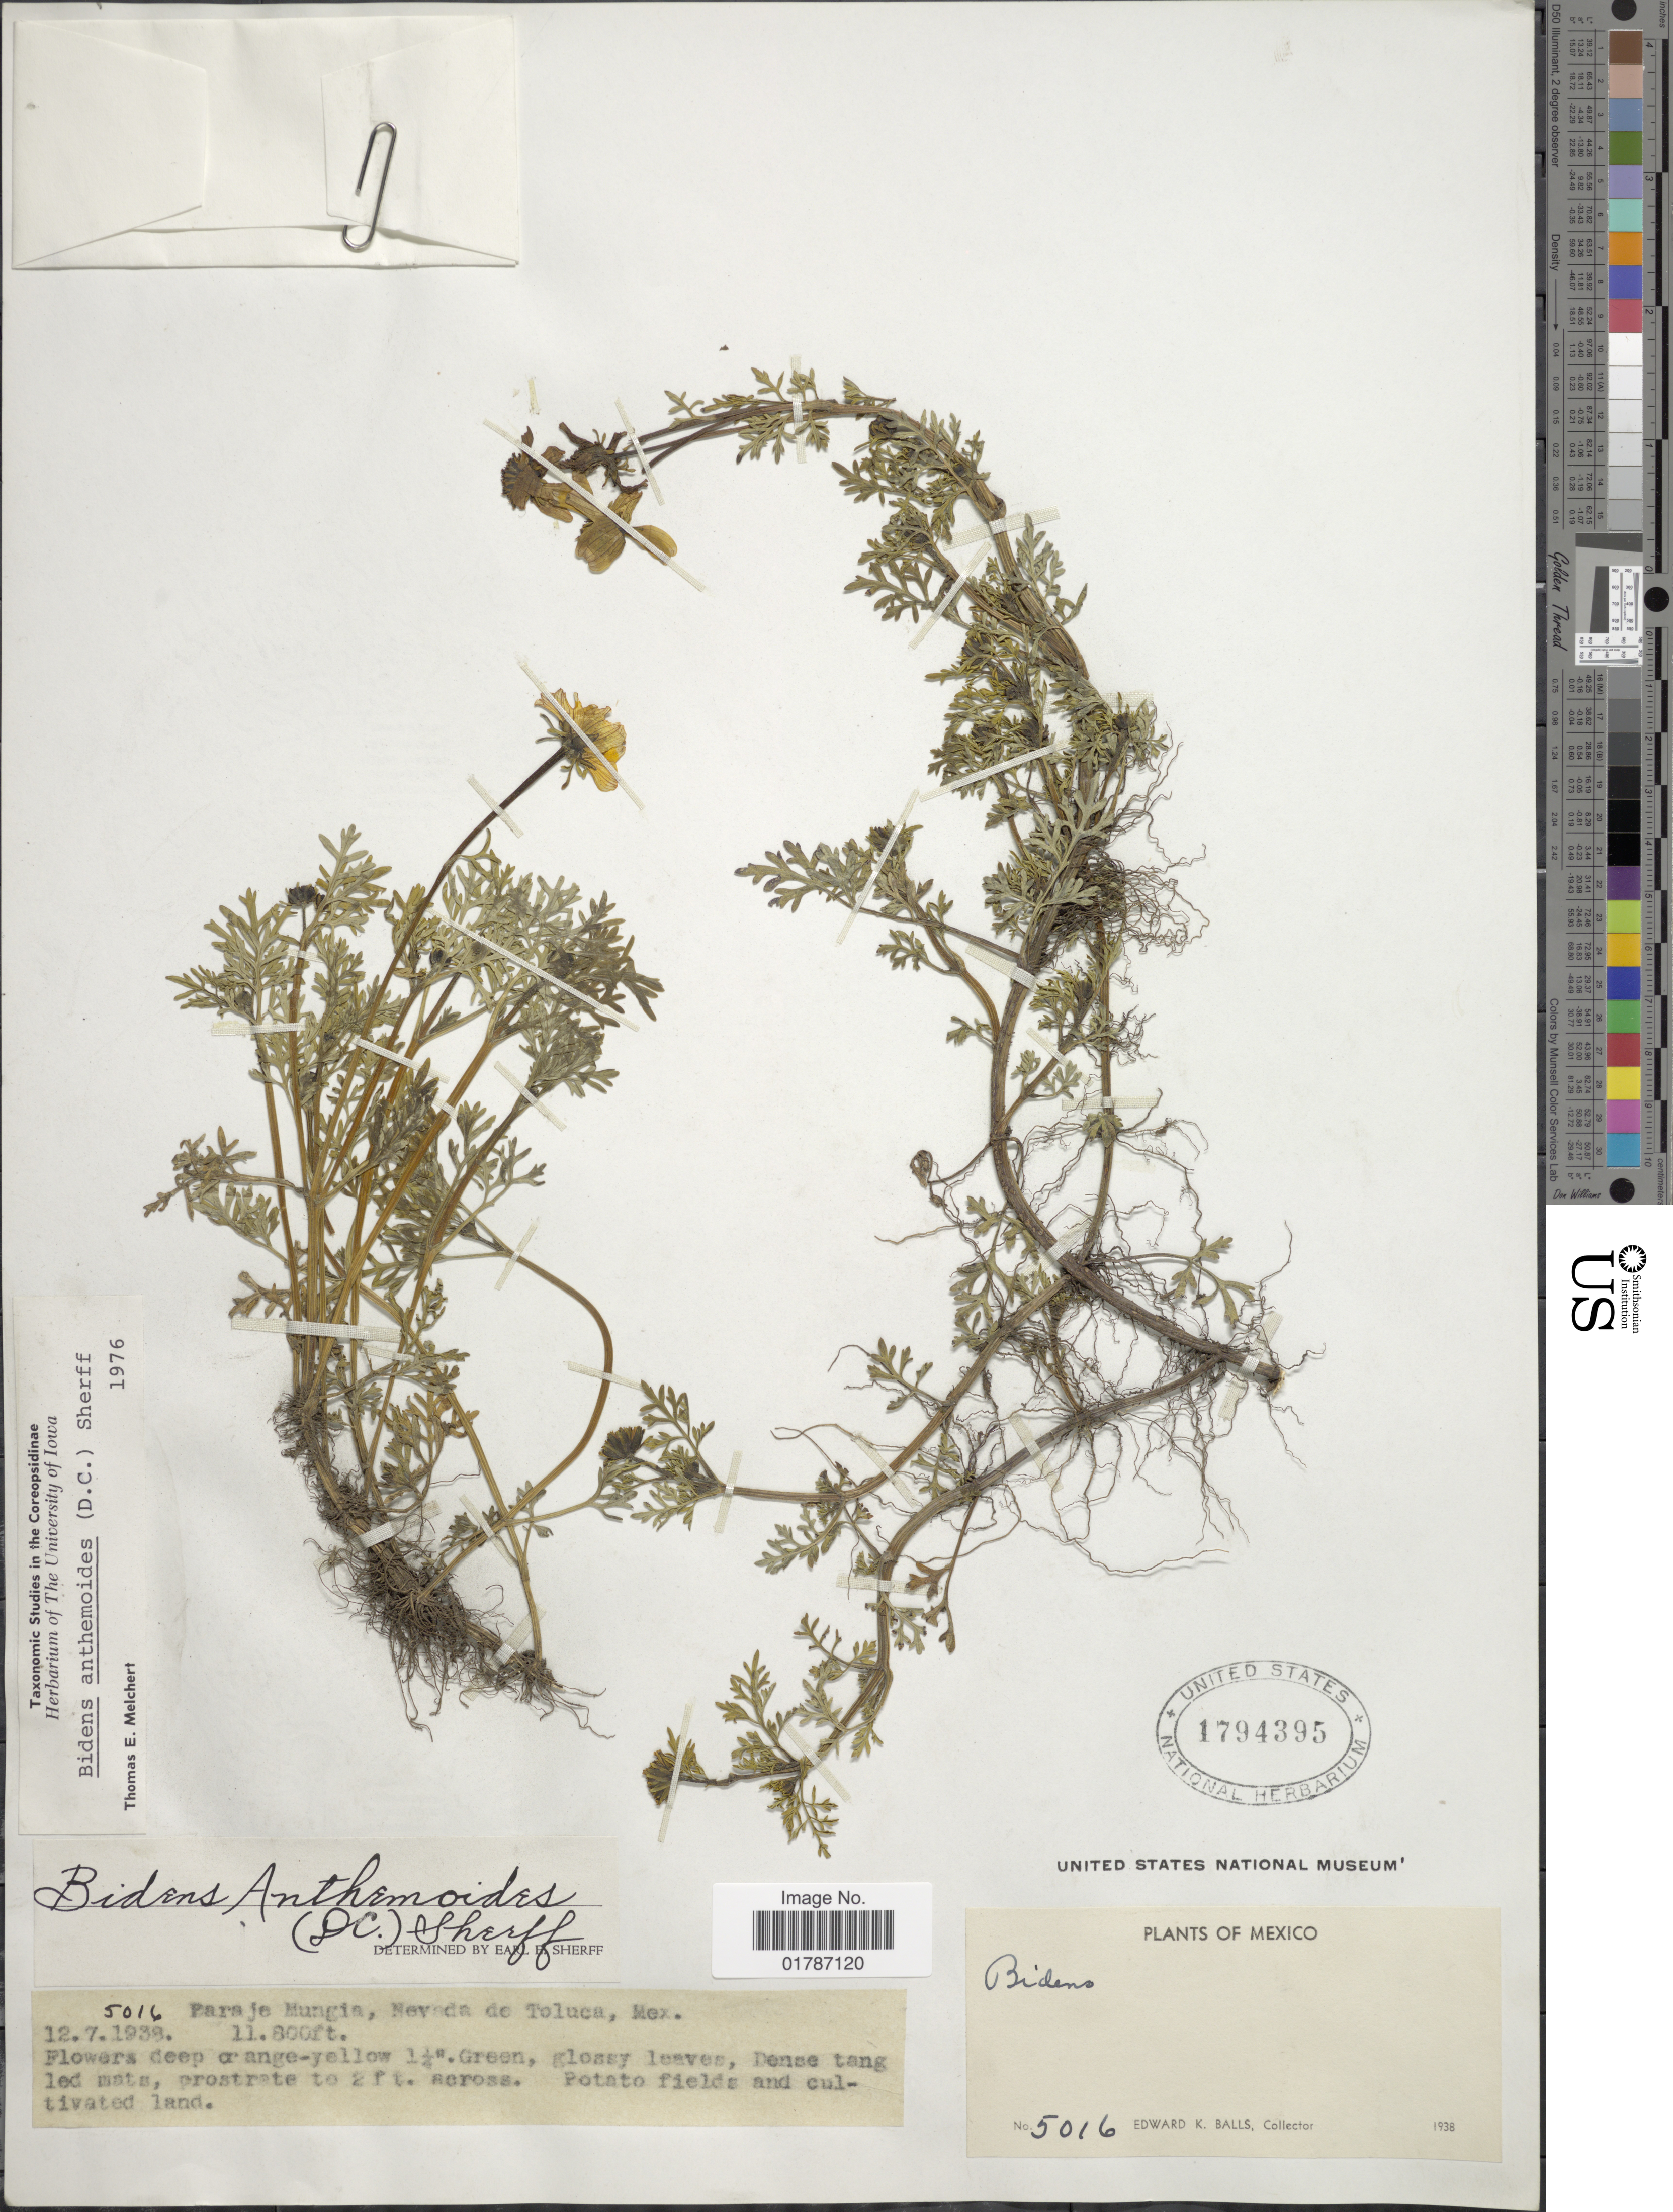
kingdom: Plantae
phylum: Tracheophyta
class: Magnoliopsida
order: Asterales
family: Asteraceae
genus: Bidens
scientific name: Bidens anthemoides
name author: (DC.) Sherff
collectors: E. K. Balls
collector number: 5016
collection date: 1938-07-12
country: Mexico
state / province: México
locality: Paraje Mungia, Nevada de Toluca, Mex.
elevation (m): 3597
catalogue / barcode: US 1794395